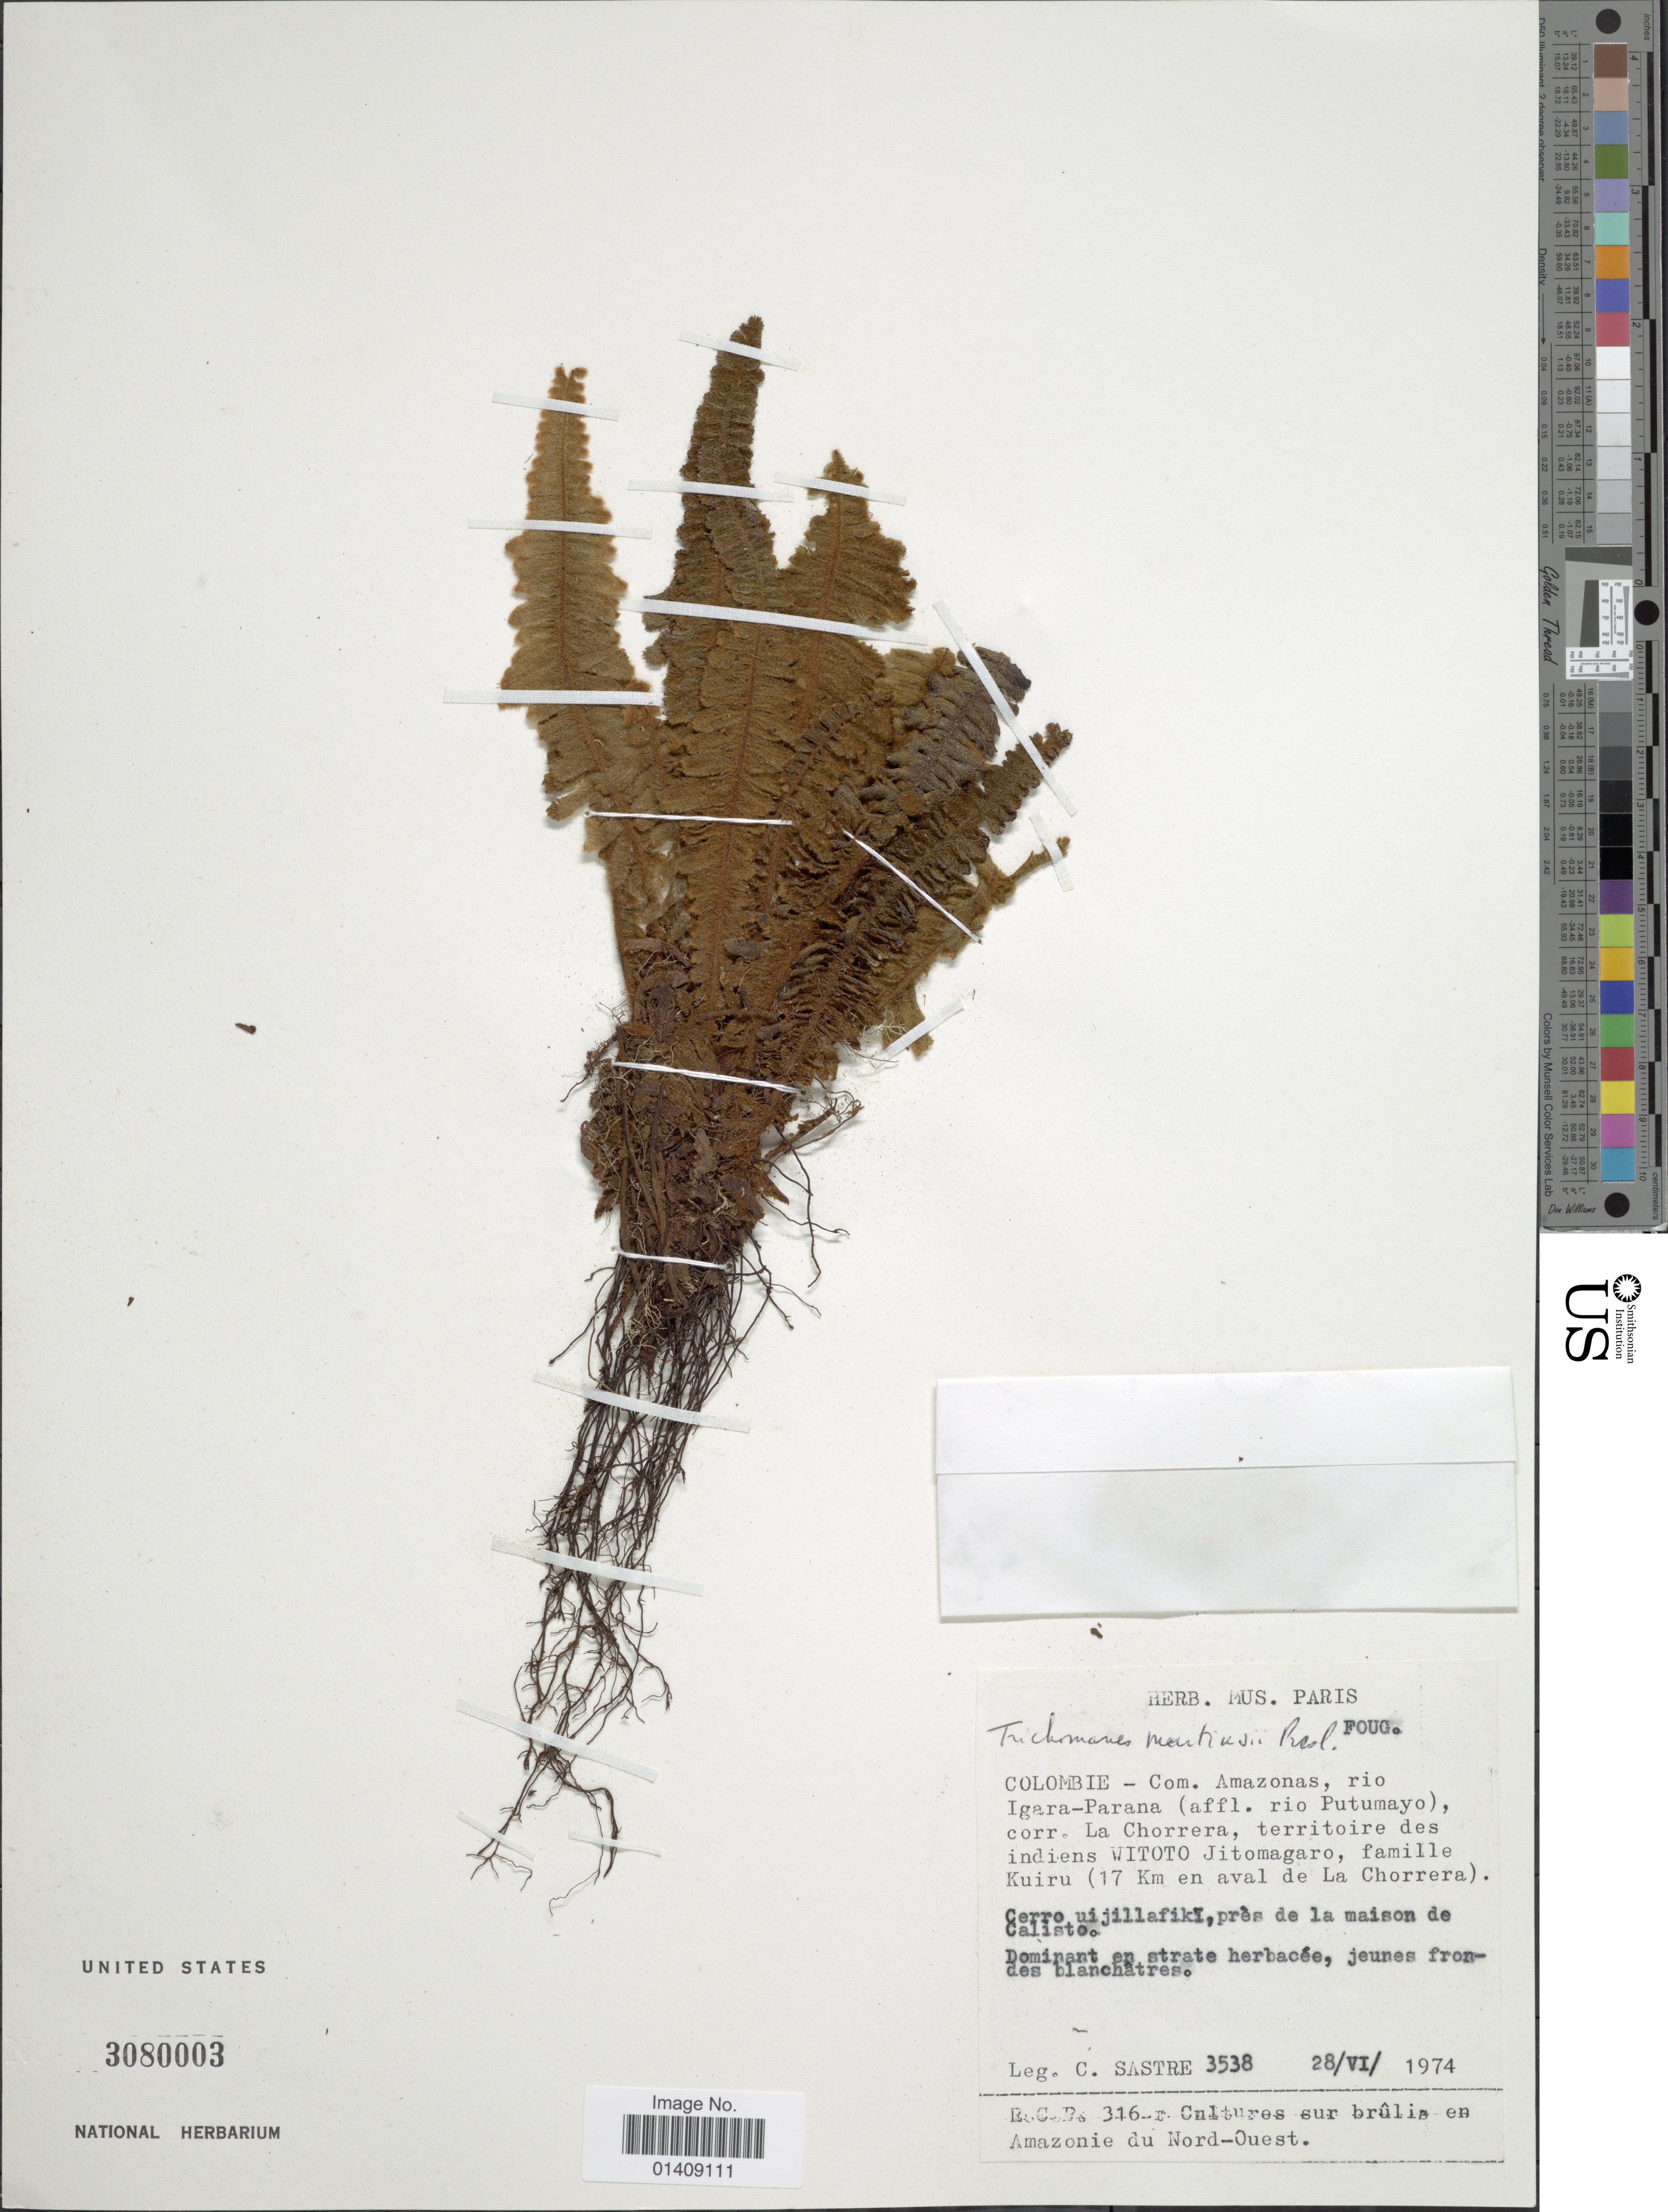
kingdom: Plantae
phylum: Tracheophyta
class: Polypodiopsida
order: Hymenophyllales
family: Hymenophyllaceae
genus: Trichomanes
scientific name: Trichomanes martiusii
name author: C. Presl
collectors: C. Sastre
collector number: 3538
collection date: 1974-06-28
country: Colombia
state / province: Amazônas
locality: Rio Igara-Parana (affl. rio Putumayo), Corr. La Chorrera, territoire des indiens WITOTO Jitomagaro, famille Kuiru (17 Km en aval de La Chorrera).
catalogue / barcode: US 3080003